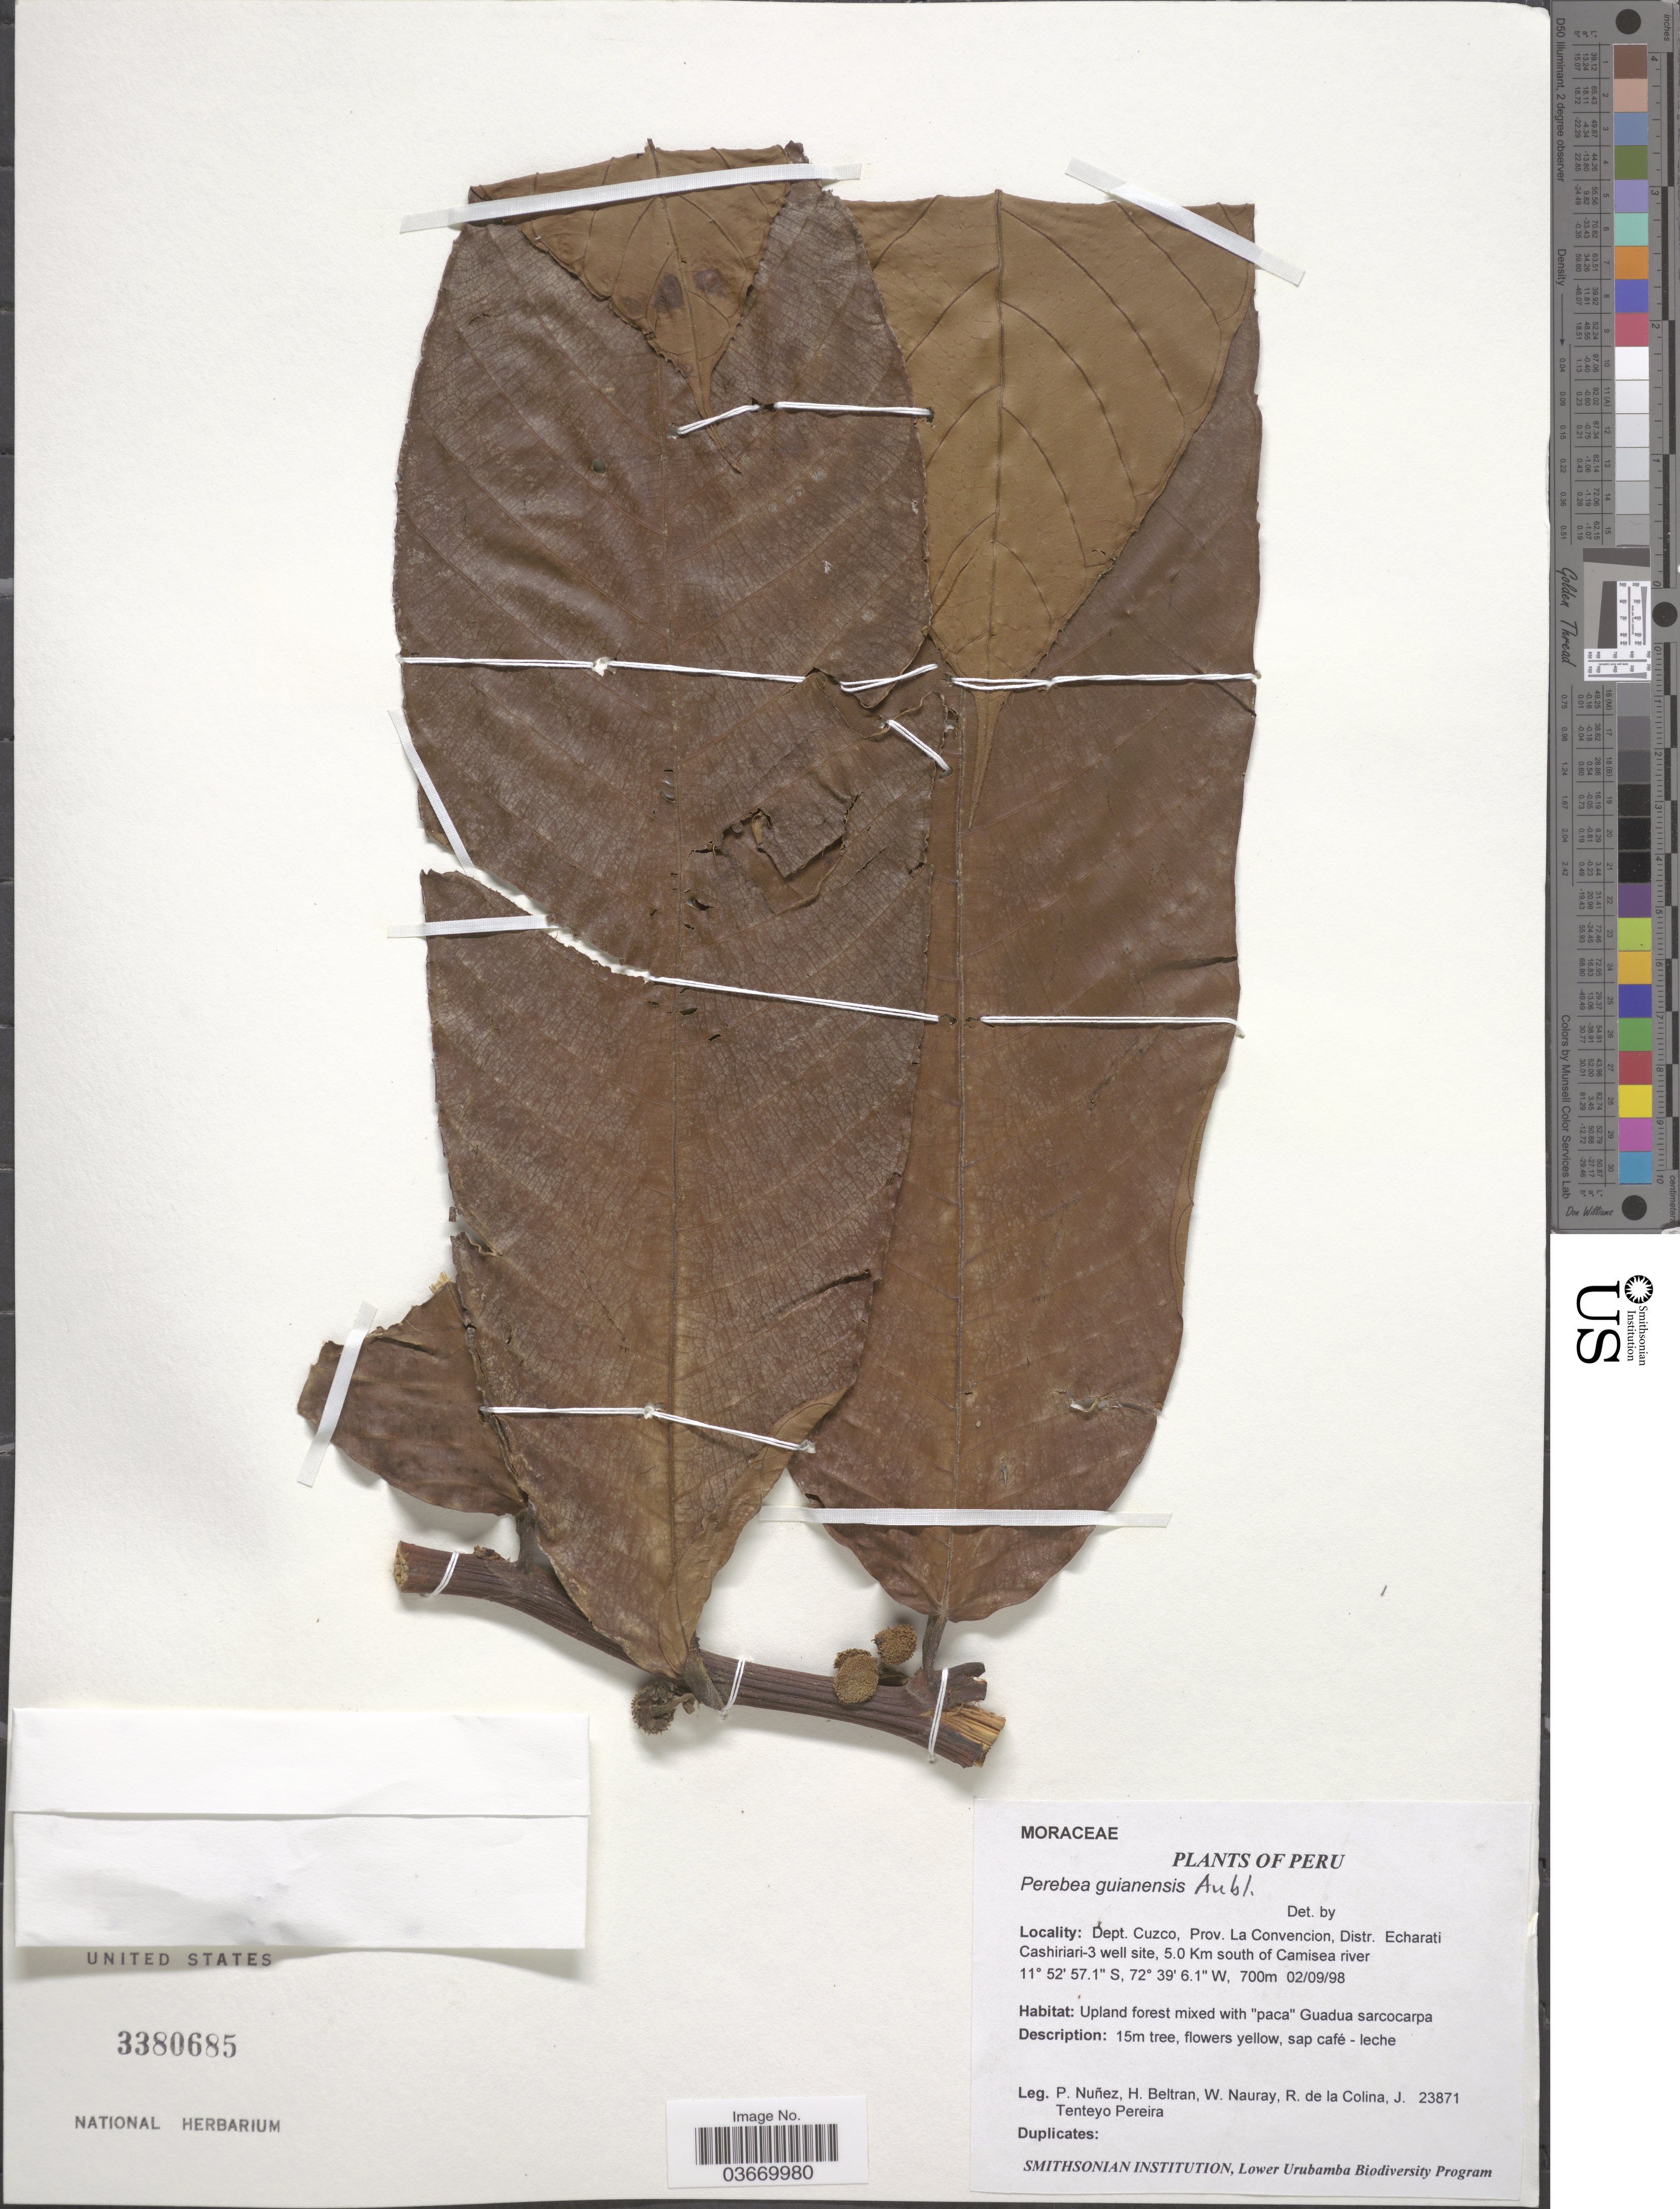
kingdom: Plantae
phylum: Tracheophyta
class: Magnoliopsida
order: Rosales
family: Moraceae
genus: Perebea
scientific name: Perebea guianensis subsp. guianensis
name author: Aubl.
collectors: P. Nuñez V., H. Beltran, W. Nauray, R. de La Colina & J. T. Pereira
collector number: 23871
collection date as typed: Transcribed d/m/y: 2/9/98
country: Peru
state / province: Cusco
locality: Dept. Cuzco, Prov. La Convencion, Distr. Echarati Cashiriari-3 well site, 5.0 Km. south of Camisea river.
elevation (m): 700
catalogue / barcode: US 3380685